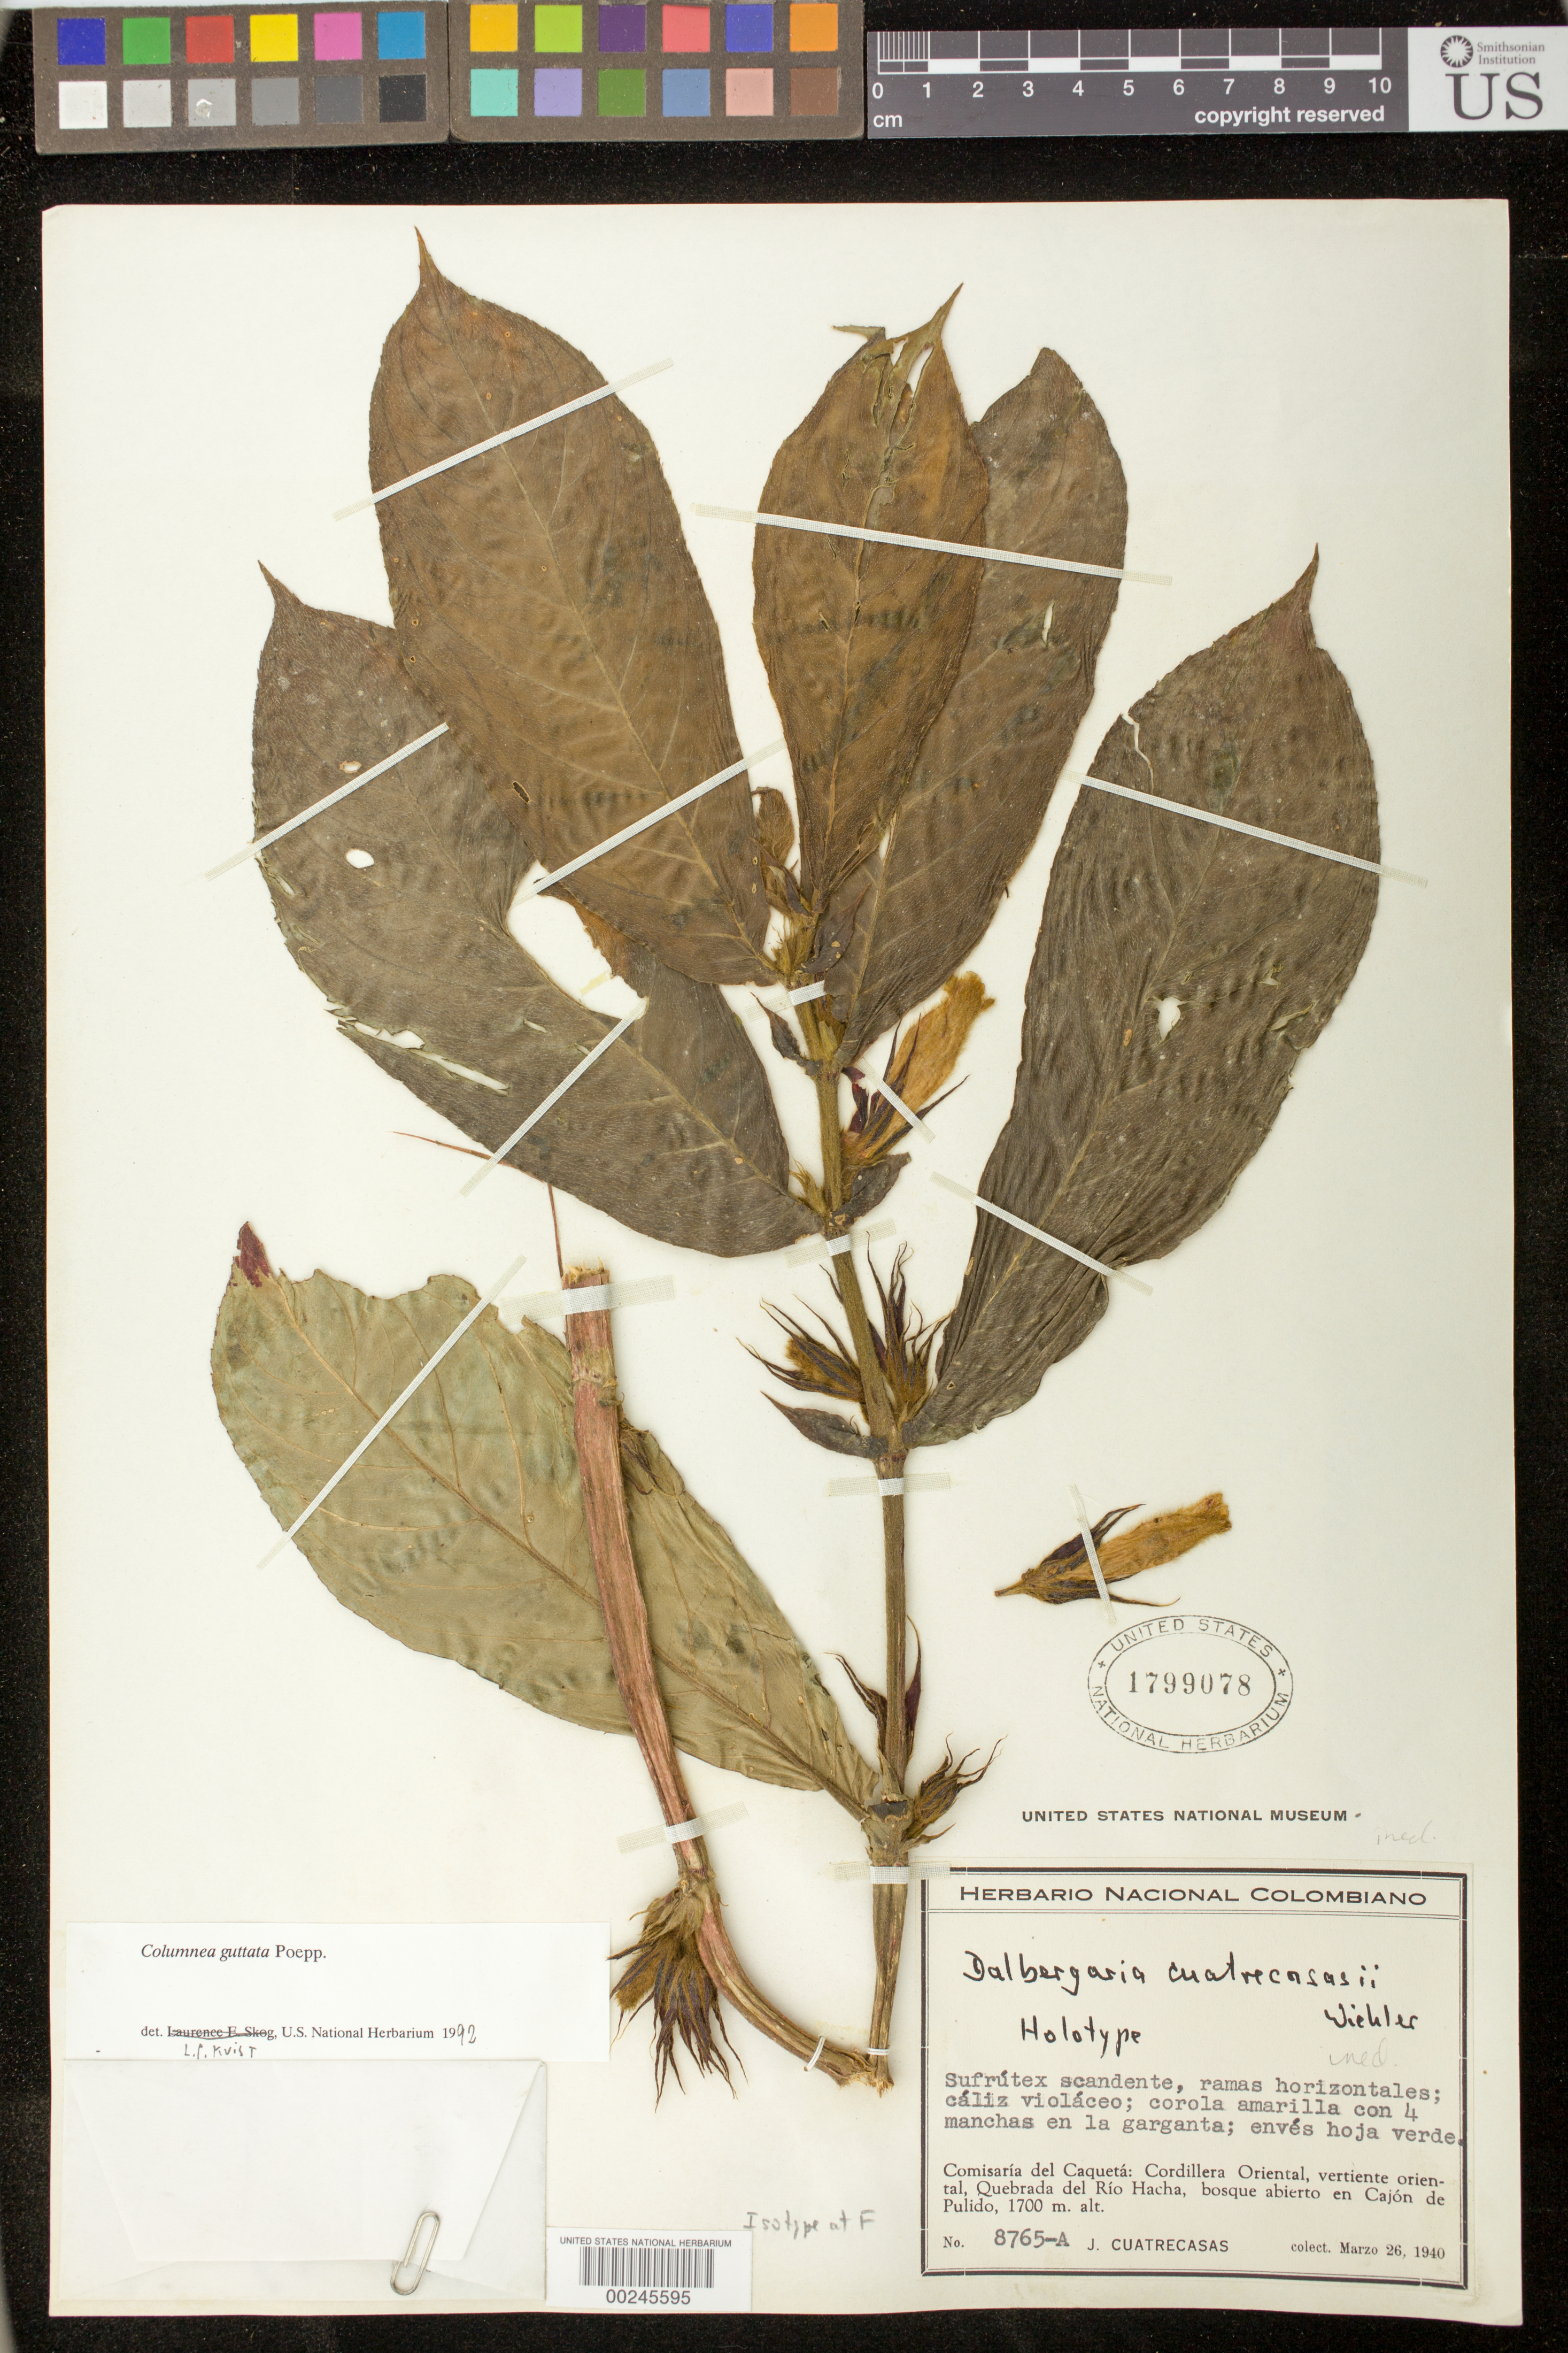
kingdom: Plantae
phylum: Tracheophyta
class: Magnoliopsida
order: Lamiales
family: Gesneriaceae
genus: Columnea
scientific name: Columnea guttata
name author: Poepp.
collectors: J. Cuatrecasas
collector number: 8765 -A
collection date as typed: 26 Mar 1940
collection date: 1940-03-26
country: Colombia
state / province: Caquetá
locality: Cordillera Oriental, eastern slope, Quebrada del Rio Hacha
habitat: Open forest in cajon de pulido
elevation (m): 1700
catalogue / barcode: US 1799078